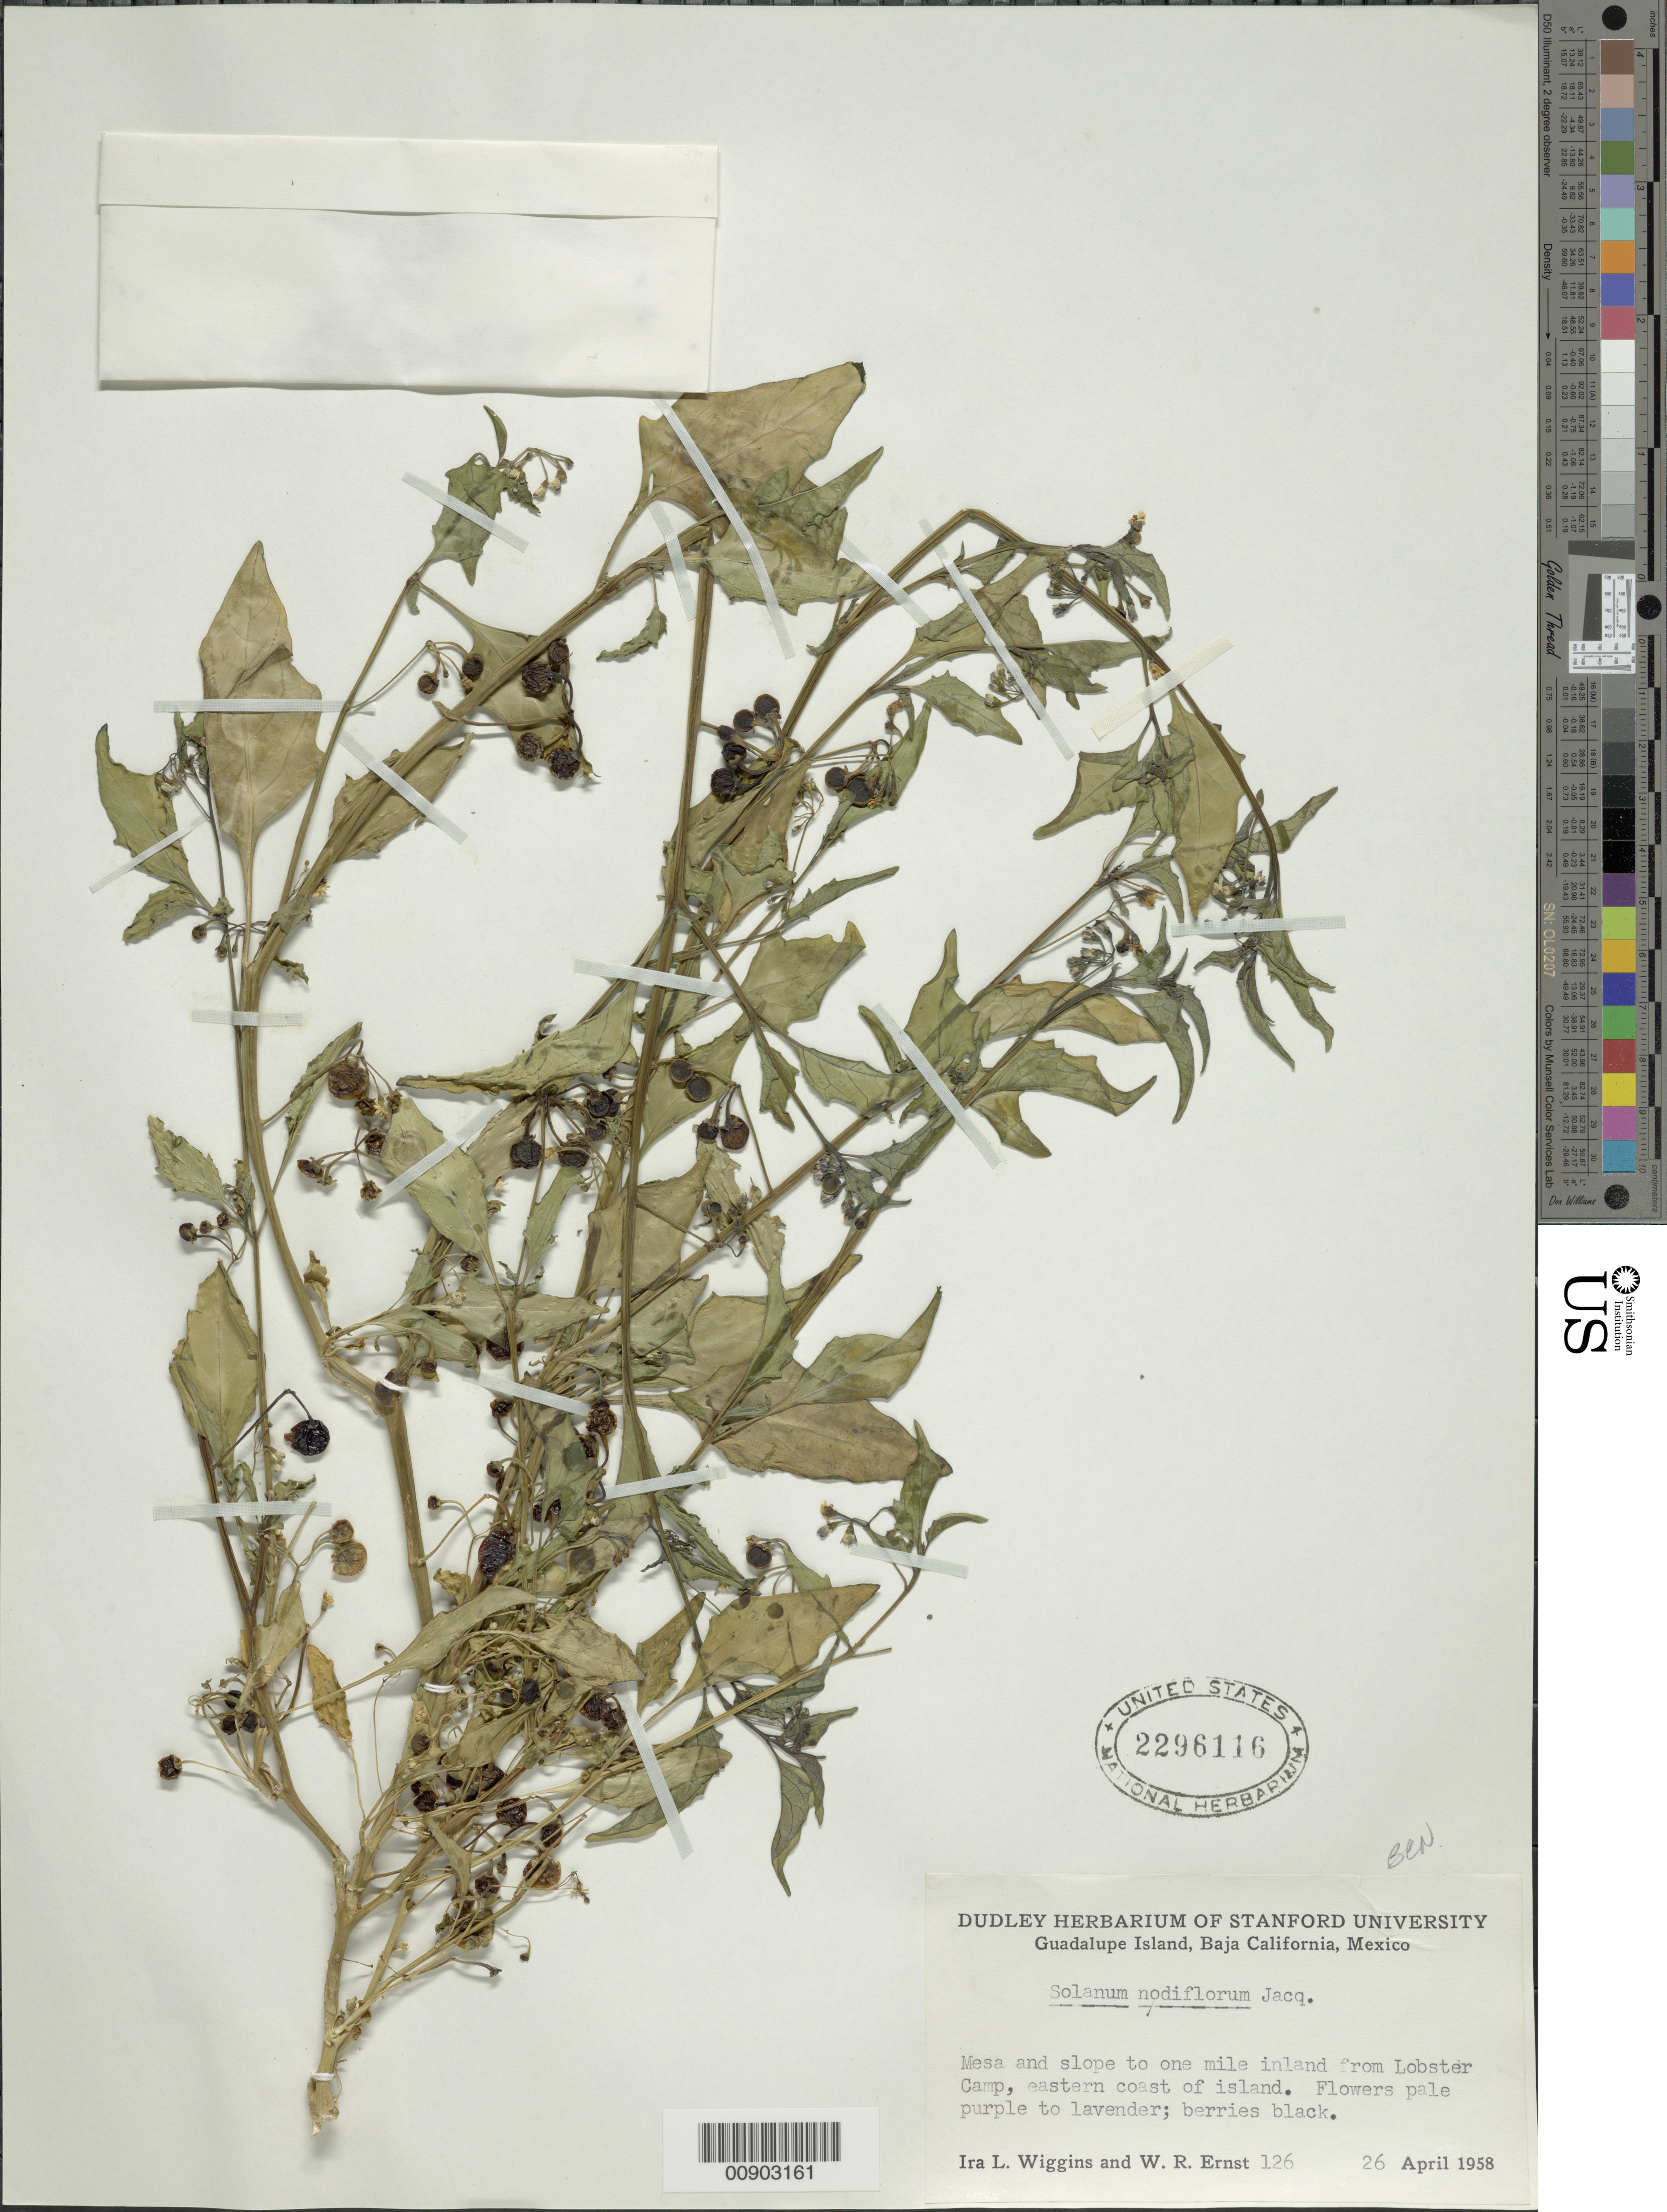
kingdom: Plantae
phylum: Tracheophyta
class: Magnoliopsida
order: Solanales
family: Solanaceae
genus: Solanum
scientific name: Solanum americanum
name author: Mill.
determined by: Knapp, S. D.; Särkinen, T.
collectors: I. L. Wiggins & W. R. Ernst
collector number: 126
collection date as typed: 26 Apr 1958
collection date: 1958-04-26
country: Mexico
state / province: Baja California Norte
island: Guadalupe I.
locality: Guadalupe Island. Mesa and slope to one mile inland from Lobster Camp, eastern coast of Island.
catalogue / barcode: US 2296116